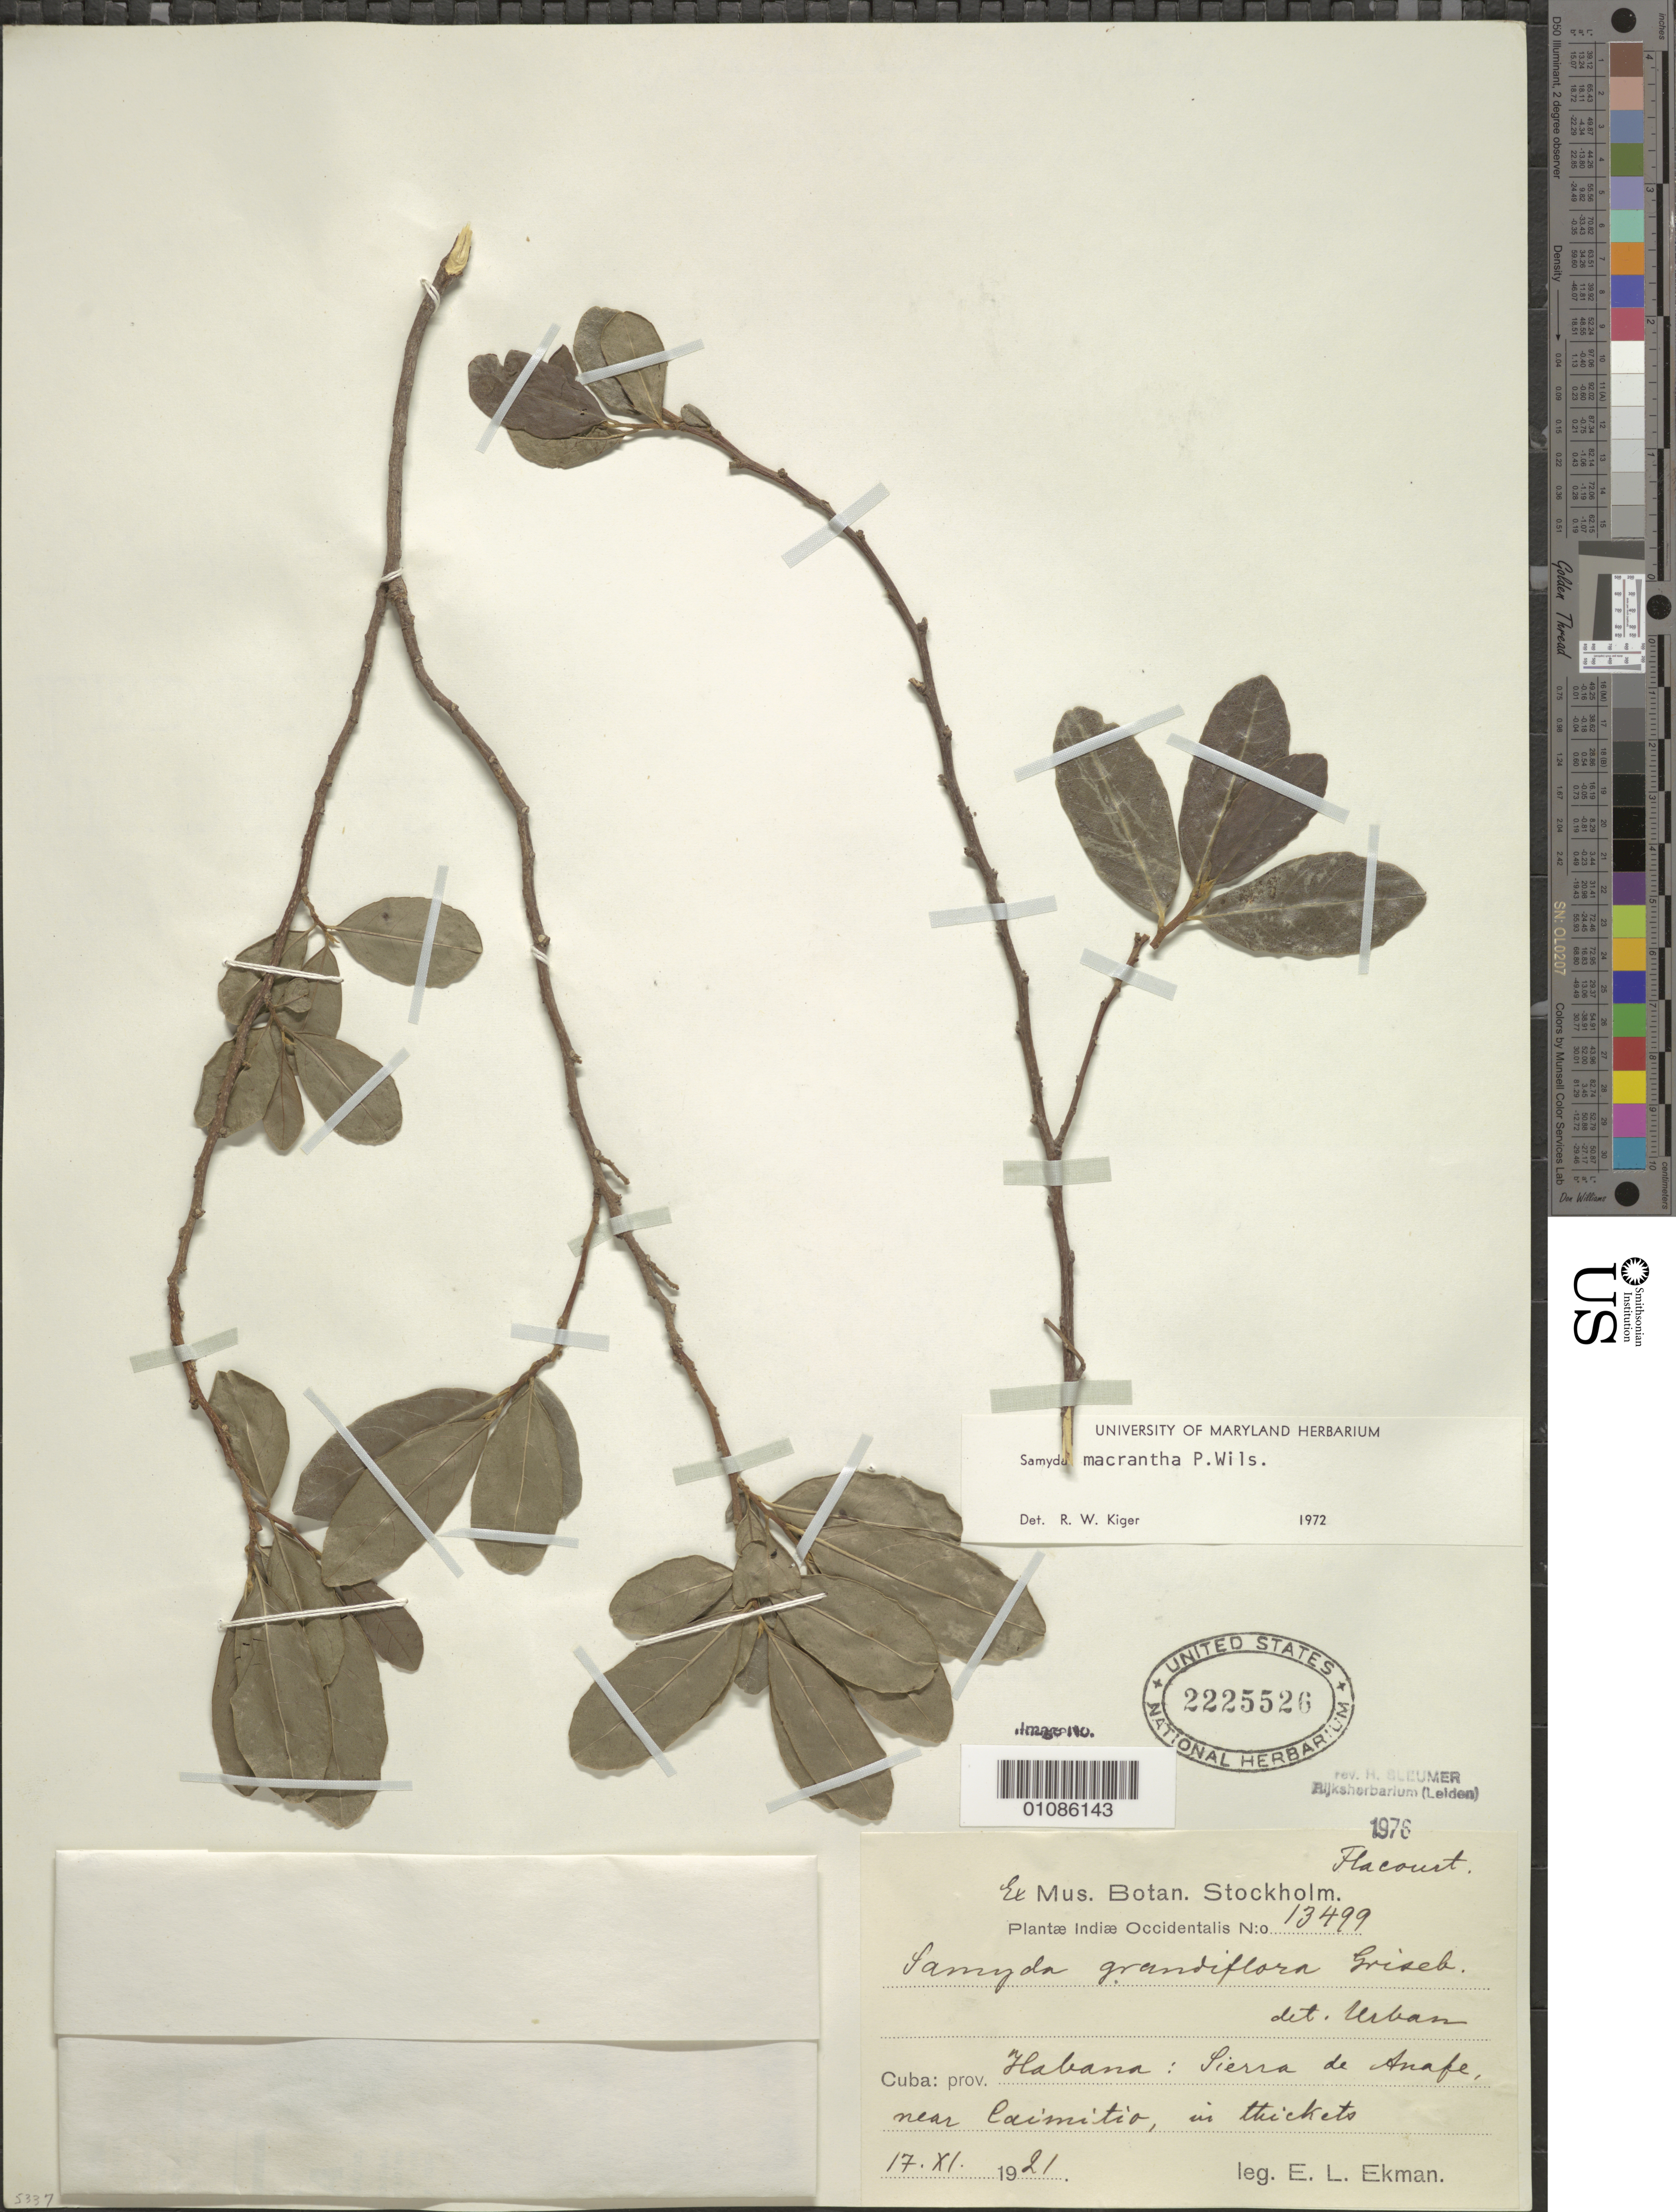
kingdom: Plantae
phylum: Tracheophyta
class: Magnoliopsida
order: Malpighiales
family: Salicaceae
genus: Casearia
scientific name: Casearia dolichanthera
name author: T. Samar. & M.H. Alford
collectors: E. L. Ekman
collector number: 134999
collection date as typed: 17 Jun 1921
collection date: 1921-06-17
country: Cuba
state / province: La Habana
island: Cuba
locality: La Habana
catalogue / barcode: US 2225526